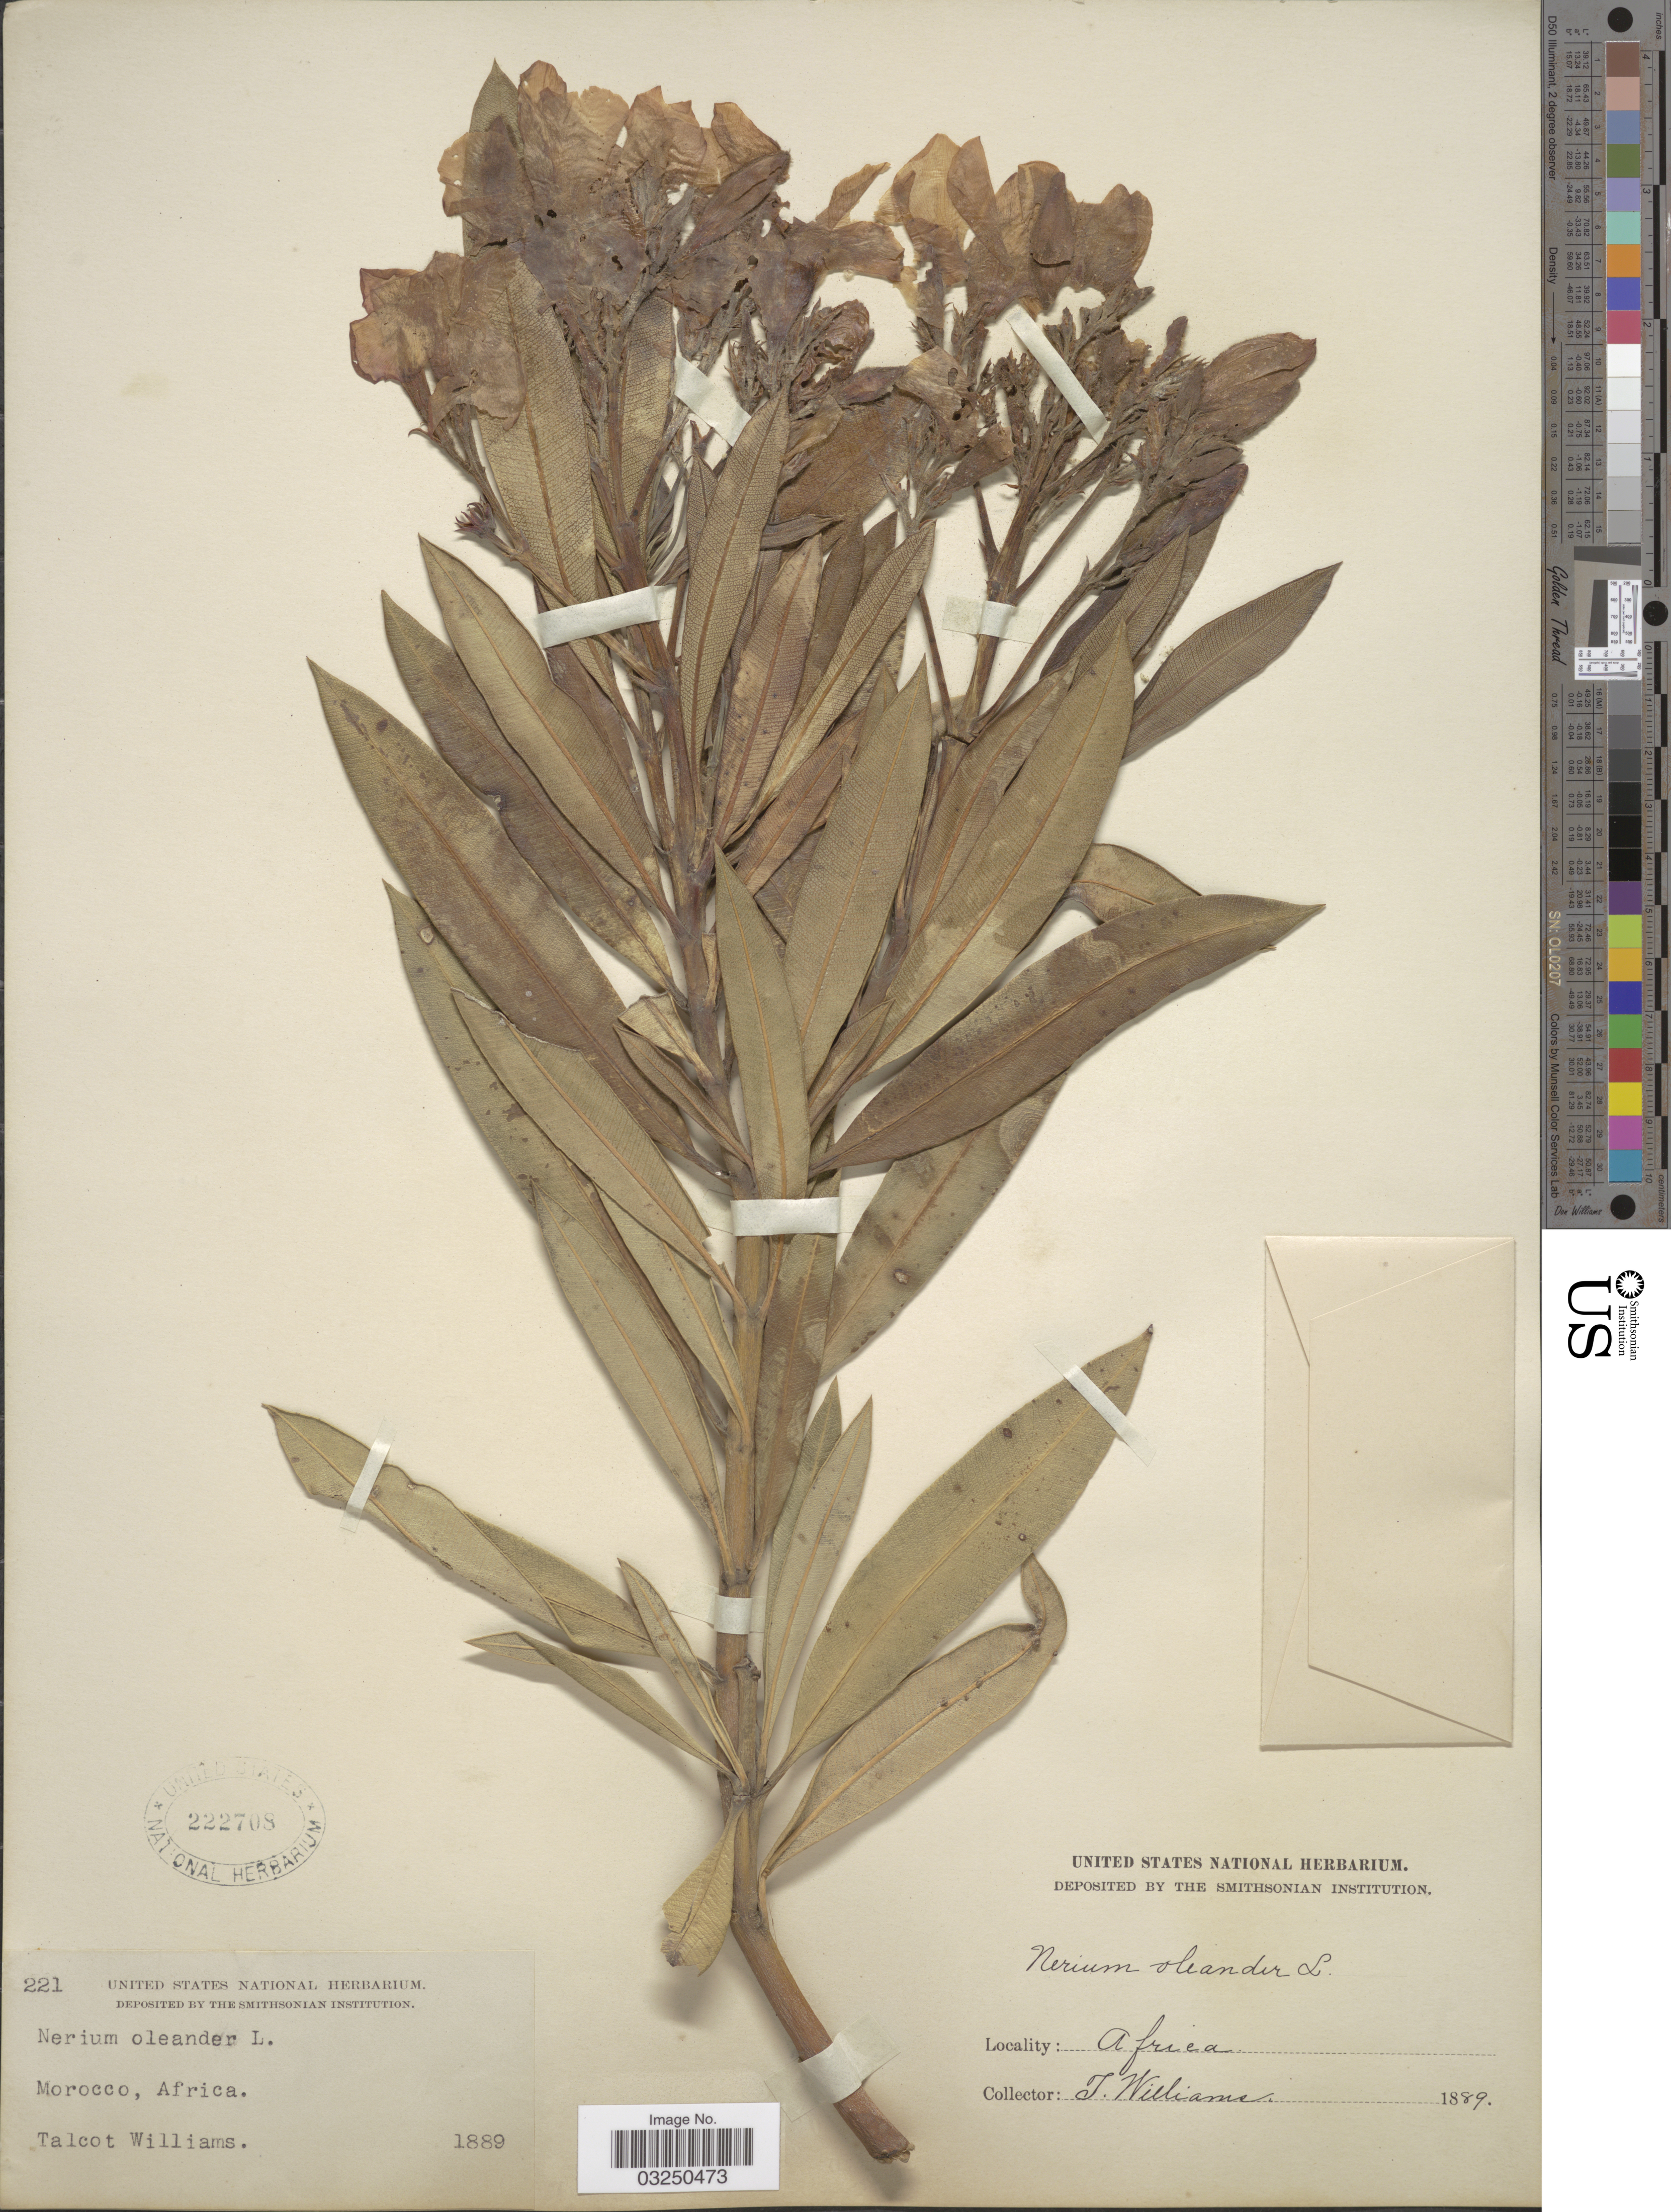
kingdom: Plantae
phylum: Tracheophyta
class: Magnoliopsida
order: Gentianales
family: Apocynaceae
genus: Nerium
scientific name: Nerium oleander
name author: L.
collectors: T. Williams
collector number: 221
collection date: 1889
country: Morocco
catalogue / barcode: US 222708